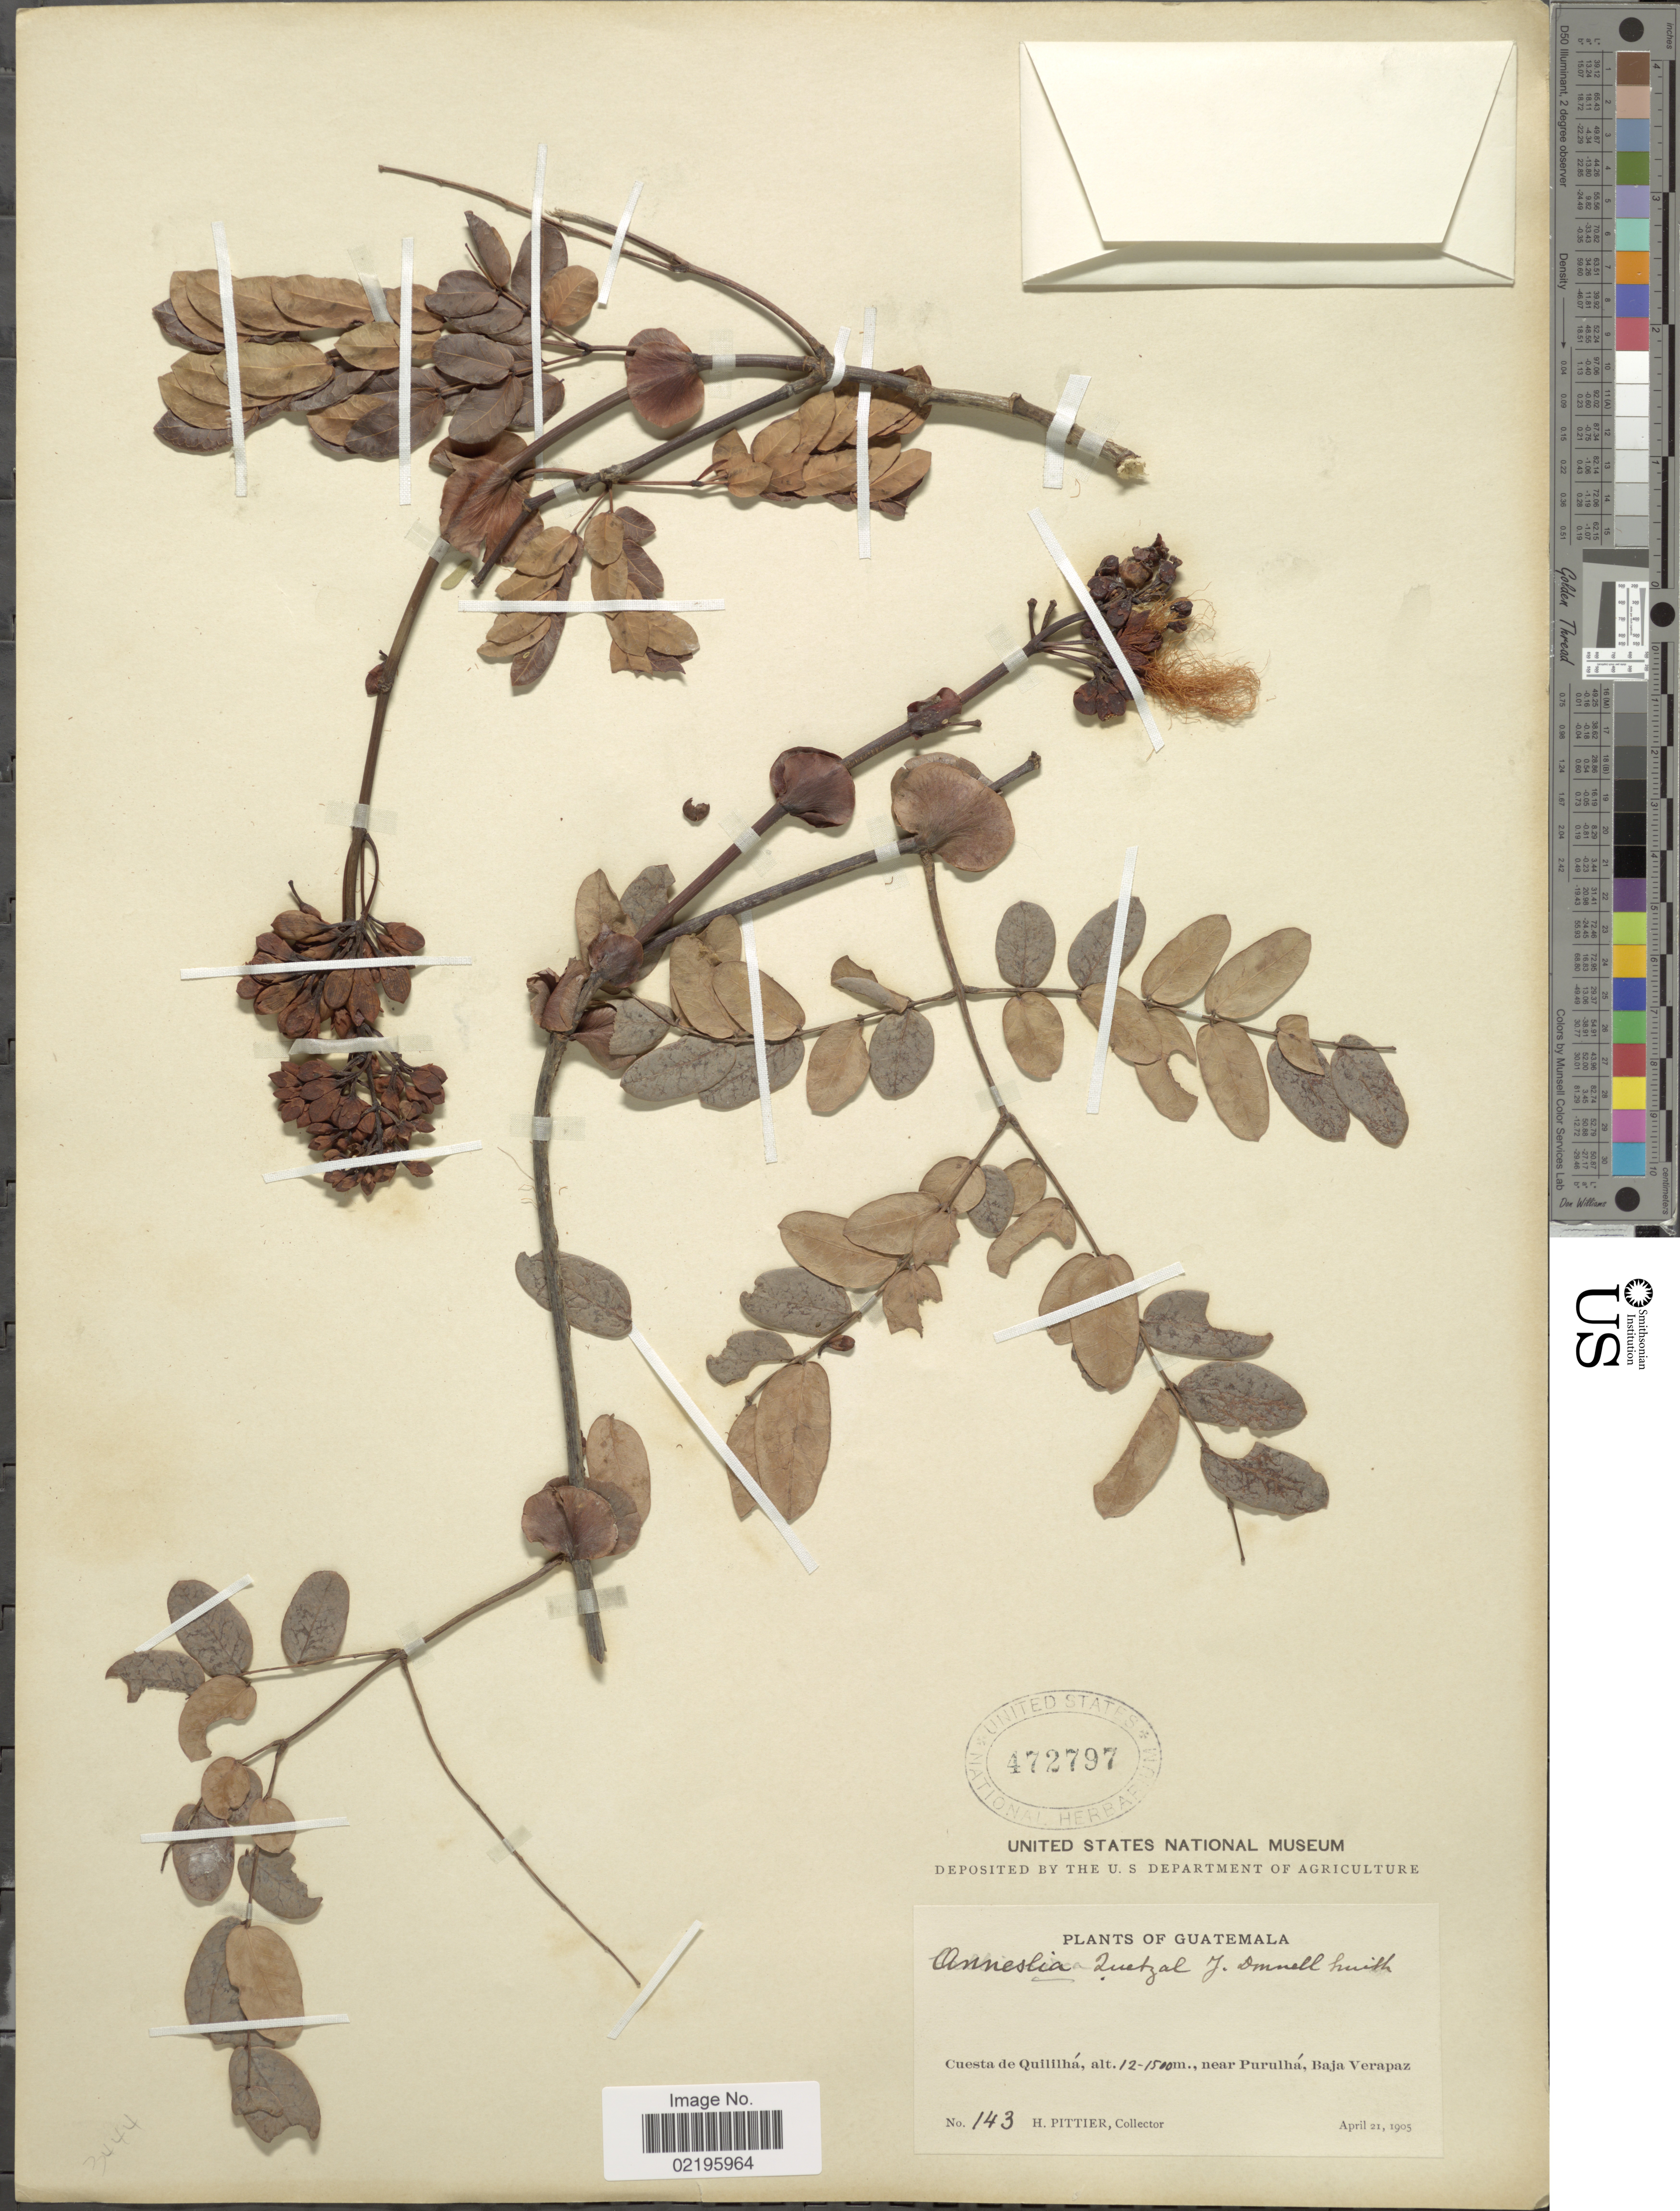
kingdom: Plantae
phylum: Tracheophyta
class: Magnoliopsida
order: Fabales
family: Fabaceae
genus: Calliandra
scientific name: Calliandra quetzal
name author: Donn. Sm.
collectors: H. F. Pittier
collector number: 143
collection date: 1905-04-21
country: Guatemala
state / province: Baja Verapaz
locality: Cuesta de Quililha, near Purulha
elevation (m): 1200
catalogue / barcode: US 472797